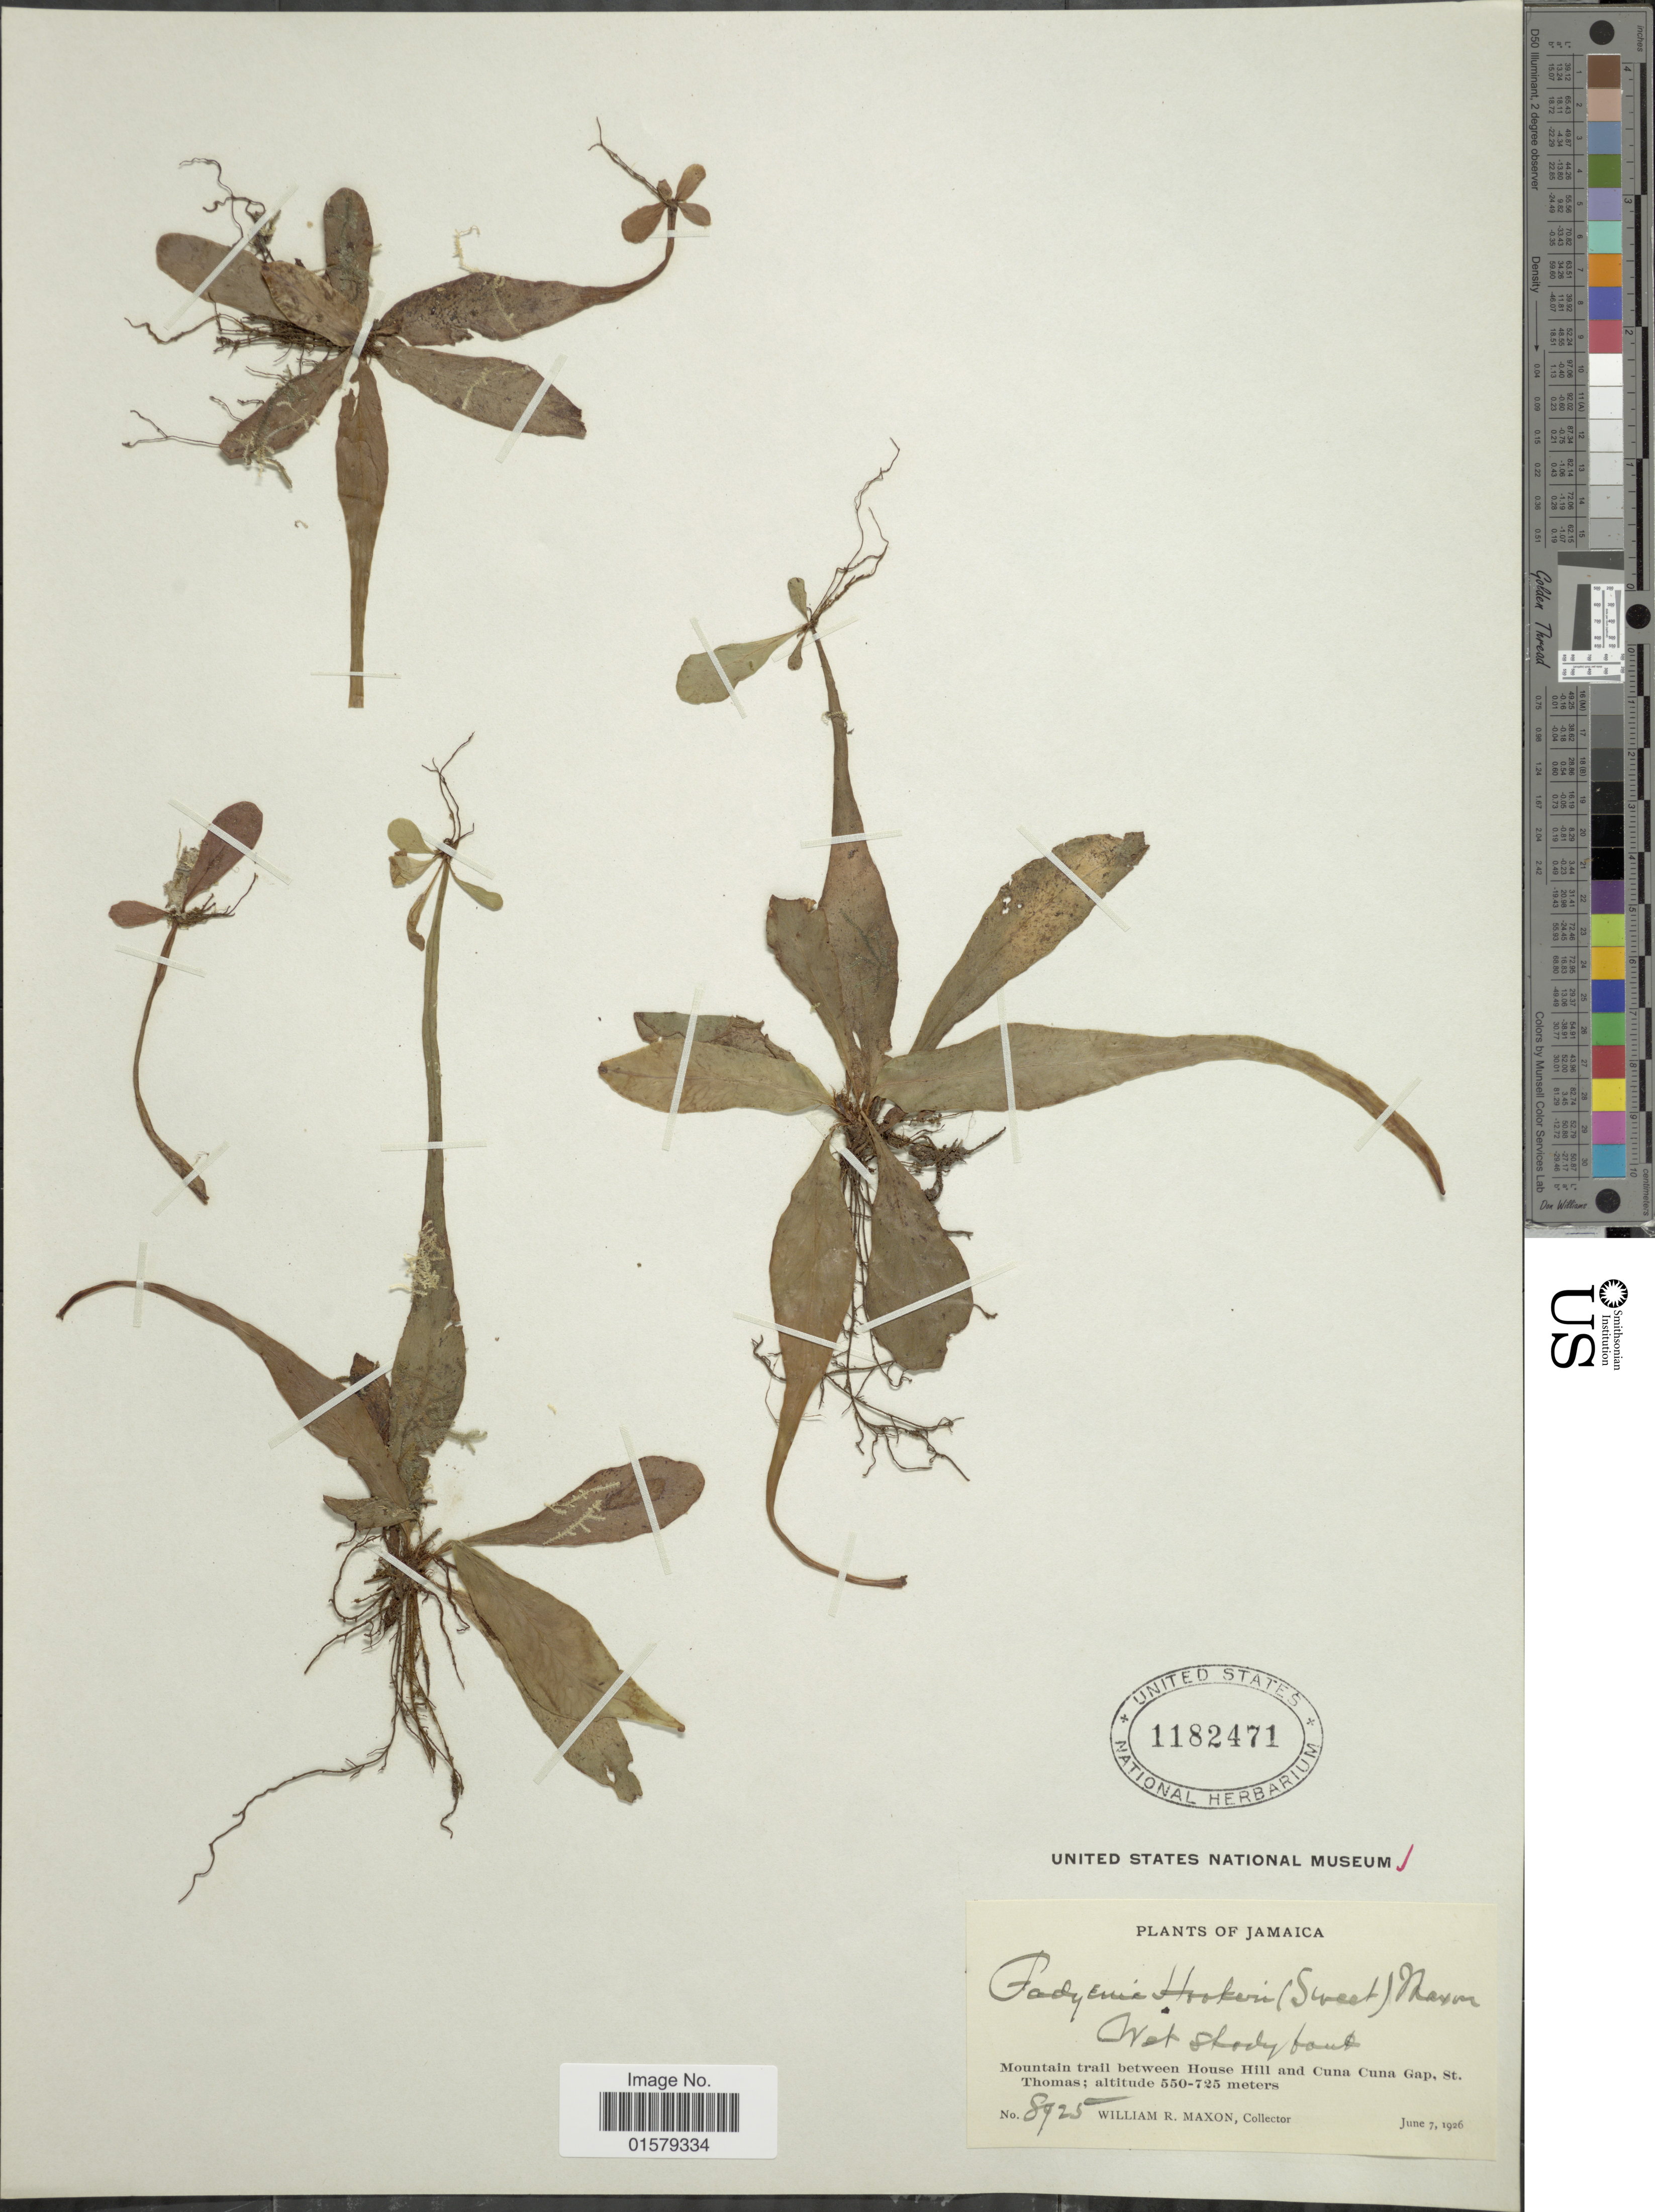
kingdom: Plantae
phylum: Tracheophyta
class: Polypodiopsida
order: Polypodiales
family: Tectariaceae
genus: Tectaria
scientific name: Tectaria hookeri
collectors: W. R. Maxon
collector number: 8925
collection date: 1926-06-07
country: Jamaica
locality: Mountain trail between House Hill and Cuna Cuna Gap, St. Thomas.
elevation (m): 550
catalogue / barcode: US 1182471